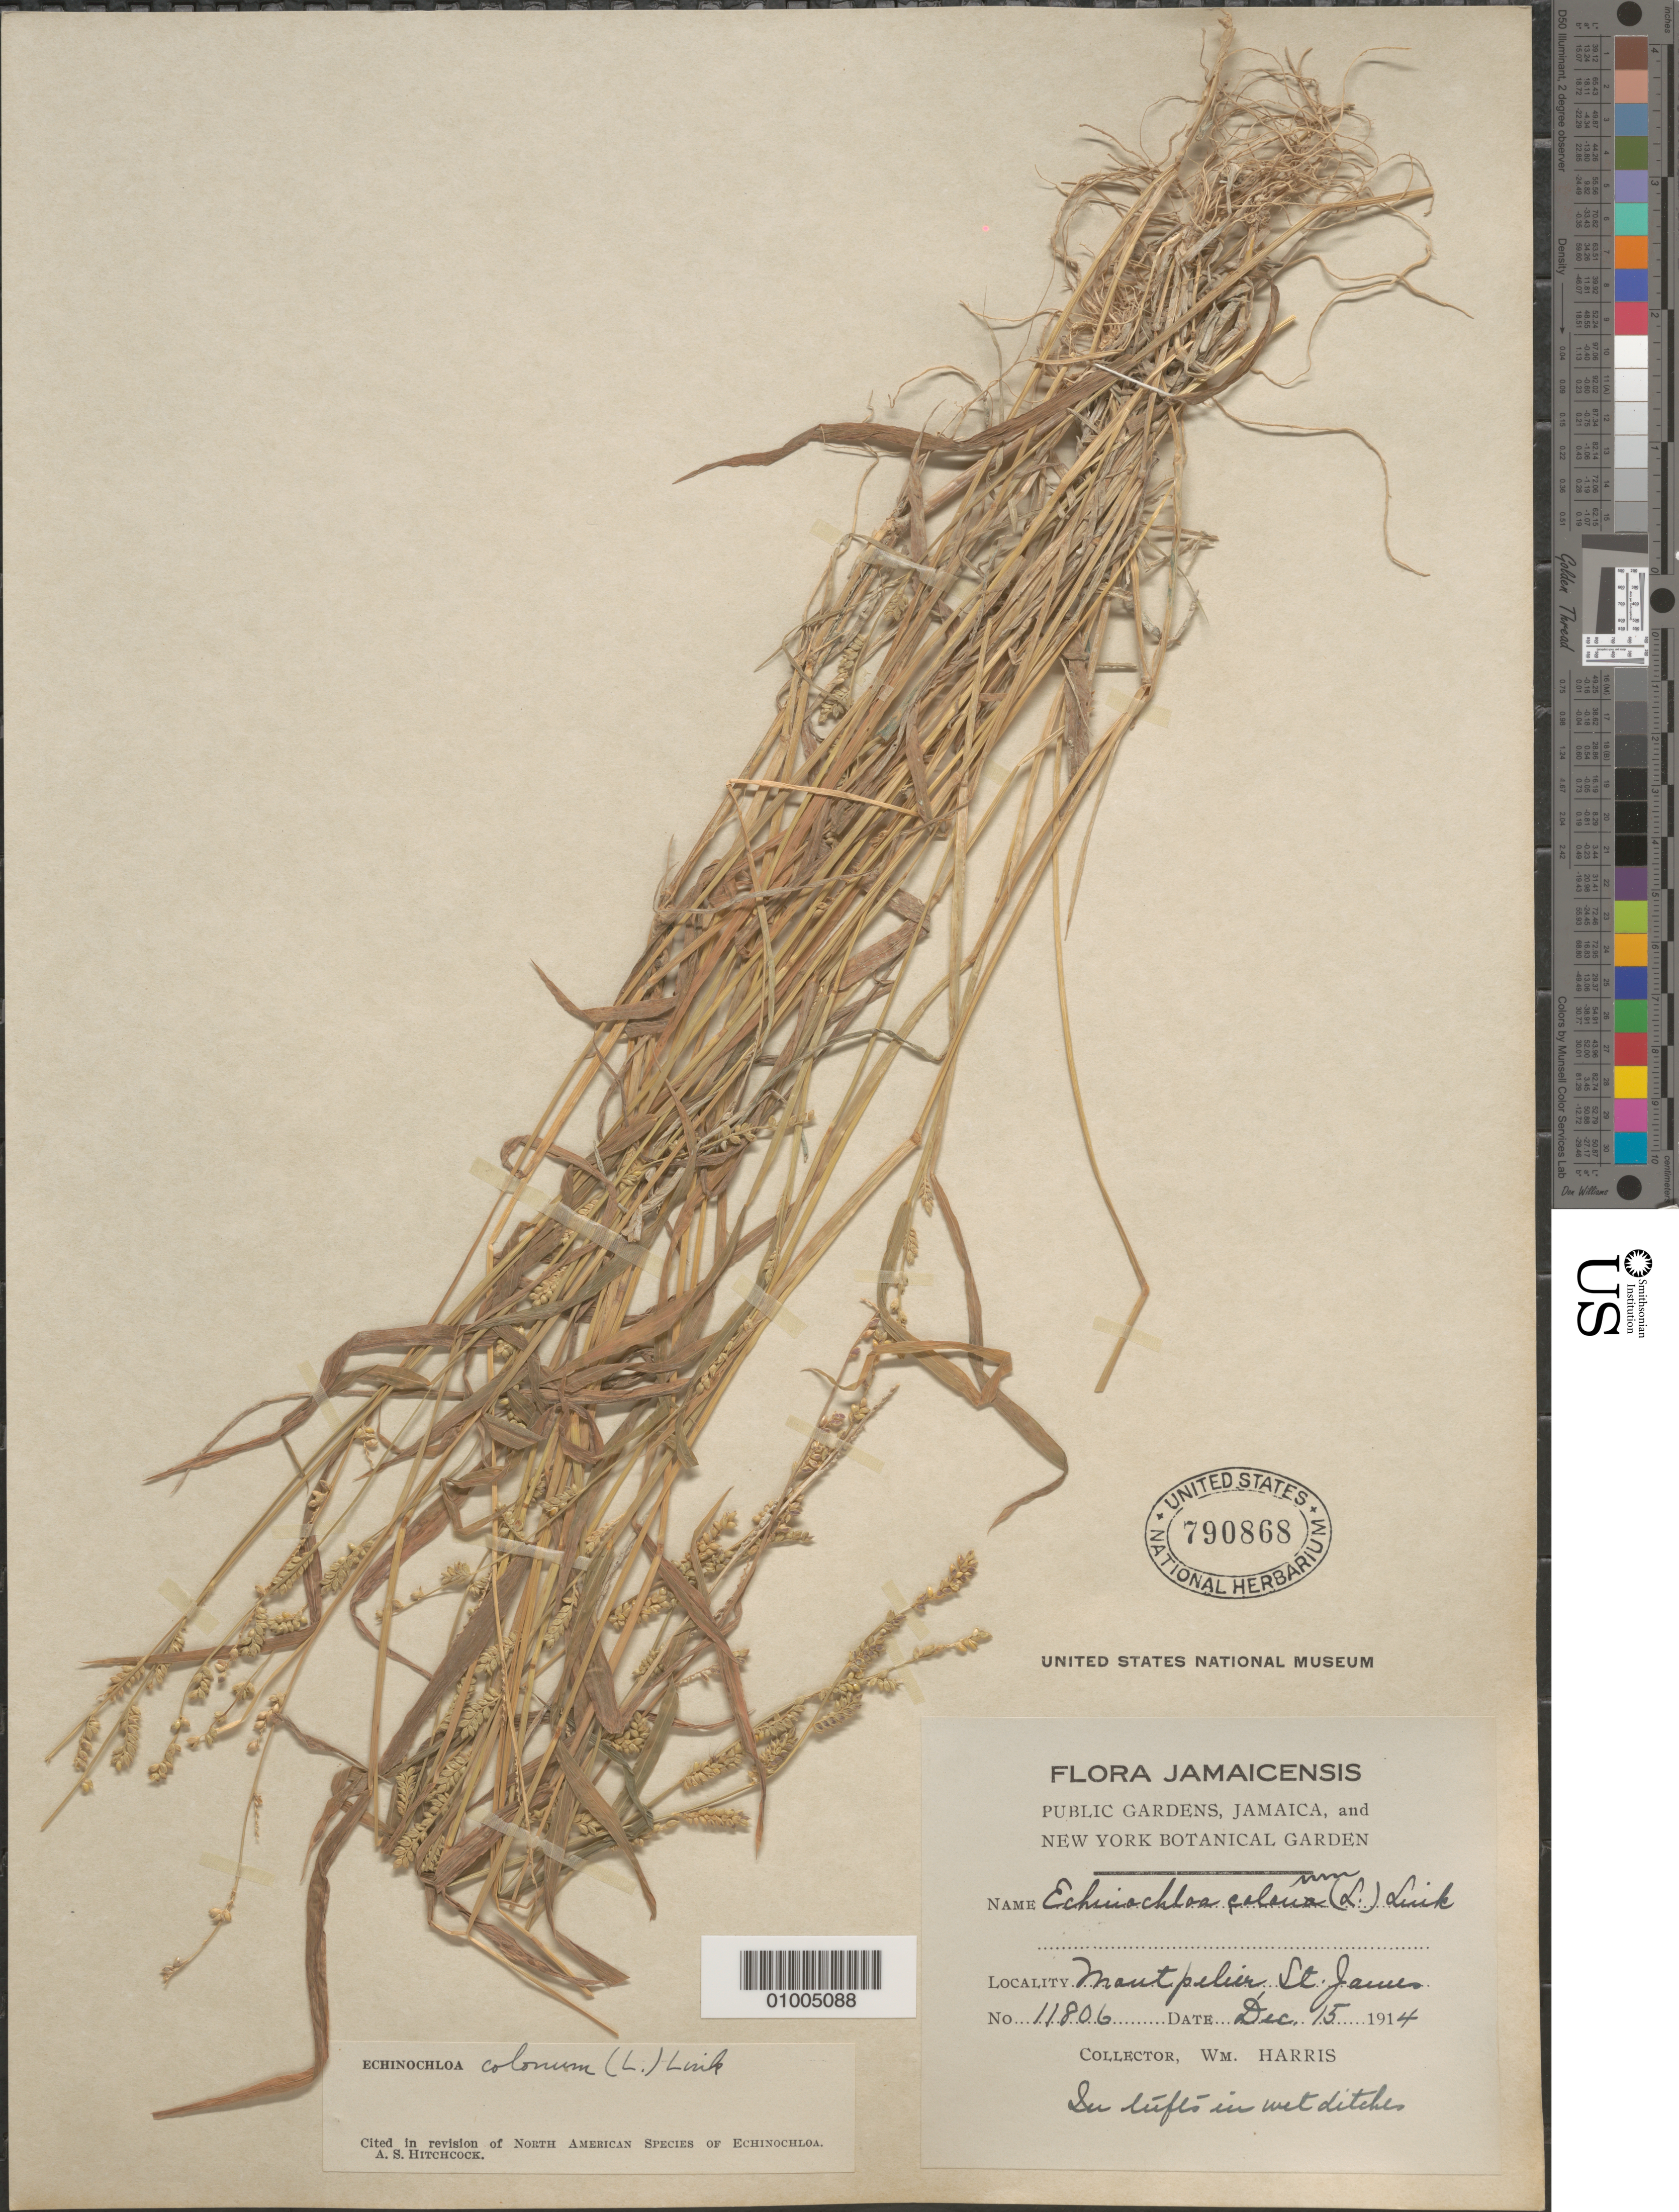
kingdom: Plantae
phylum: Tracheophyta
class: Liliopsida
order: Poales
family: Poaceae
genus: Echinochloa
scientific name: Echinochloa colona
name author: (L.) Link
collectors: W. H. Harris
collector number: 11806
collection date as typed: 15 Dec 1914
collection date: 1914-12-15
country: Jamaica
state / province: Saint James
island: Jamaica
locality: Mt. Pelir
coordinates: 0 N, 0 E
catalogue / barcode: US 790868